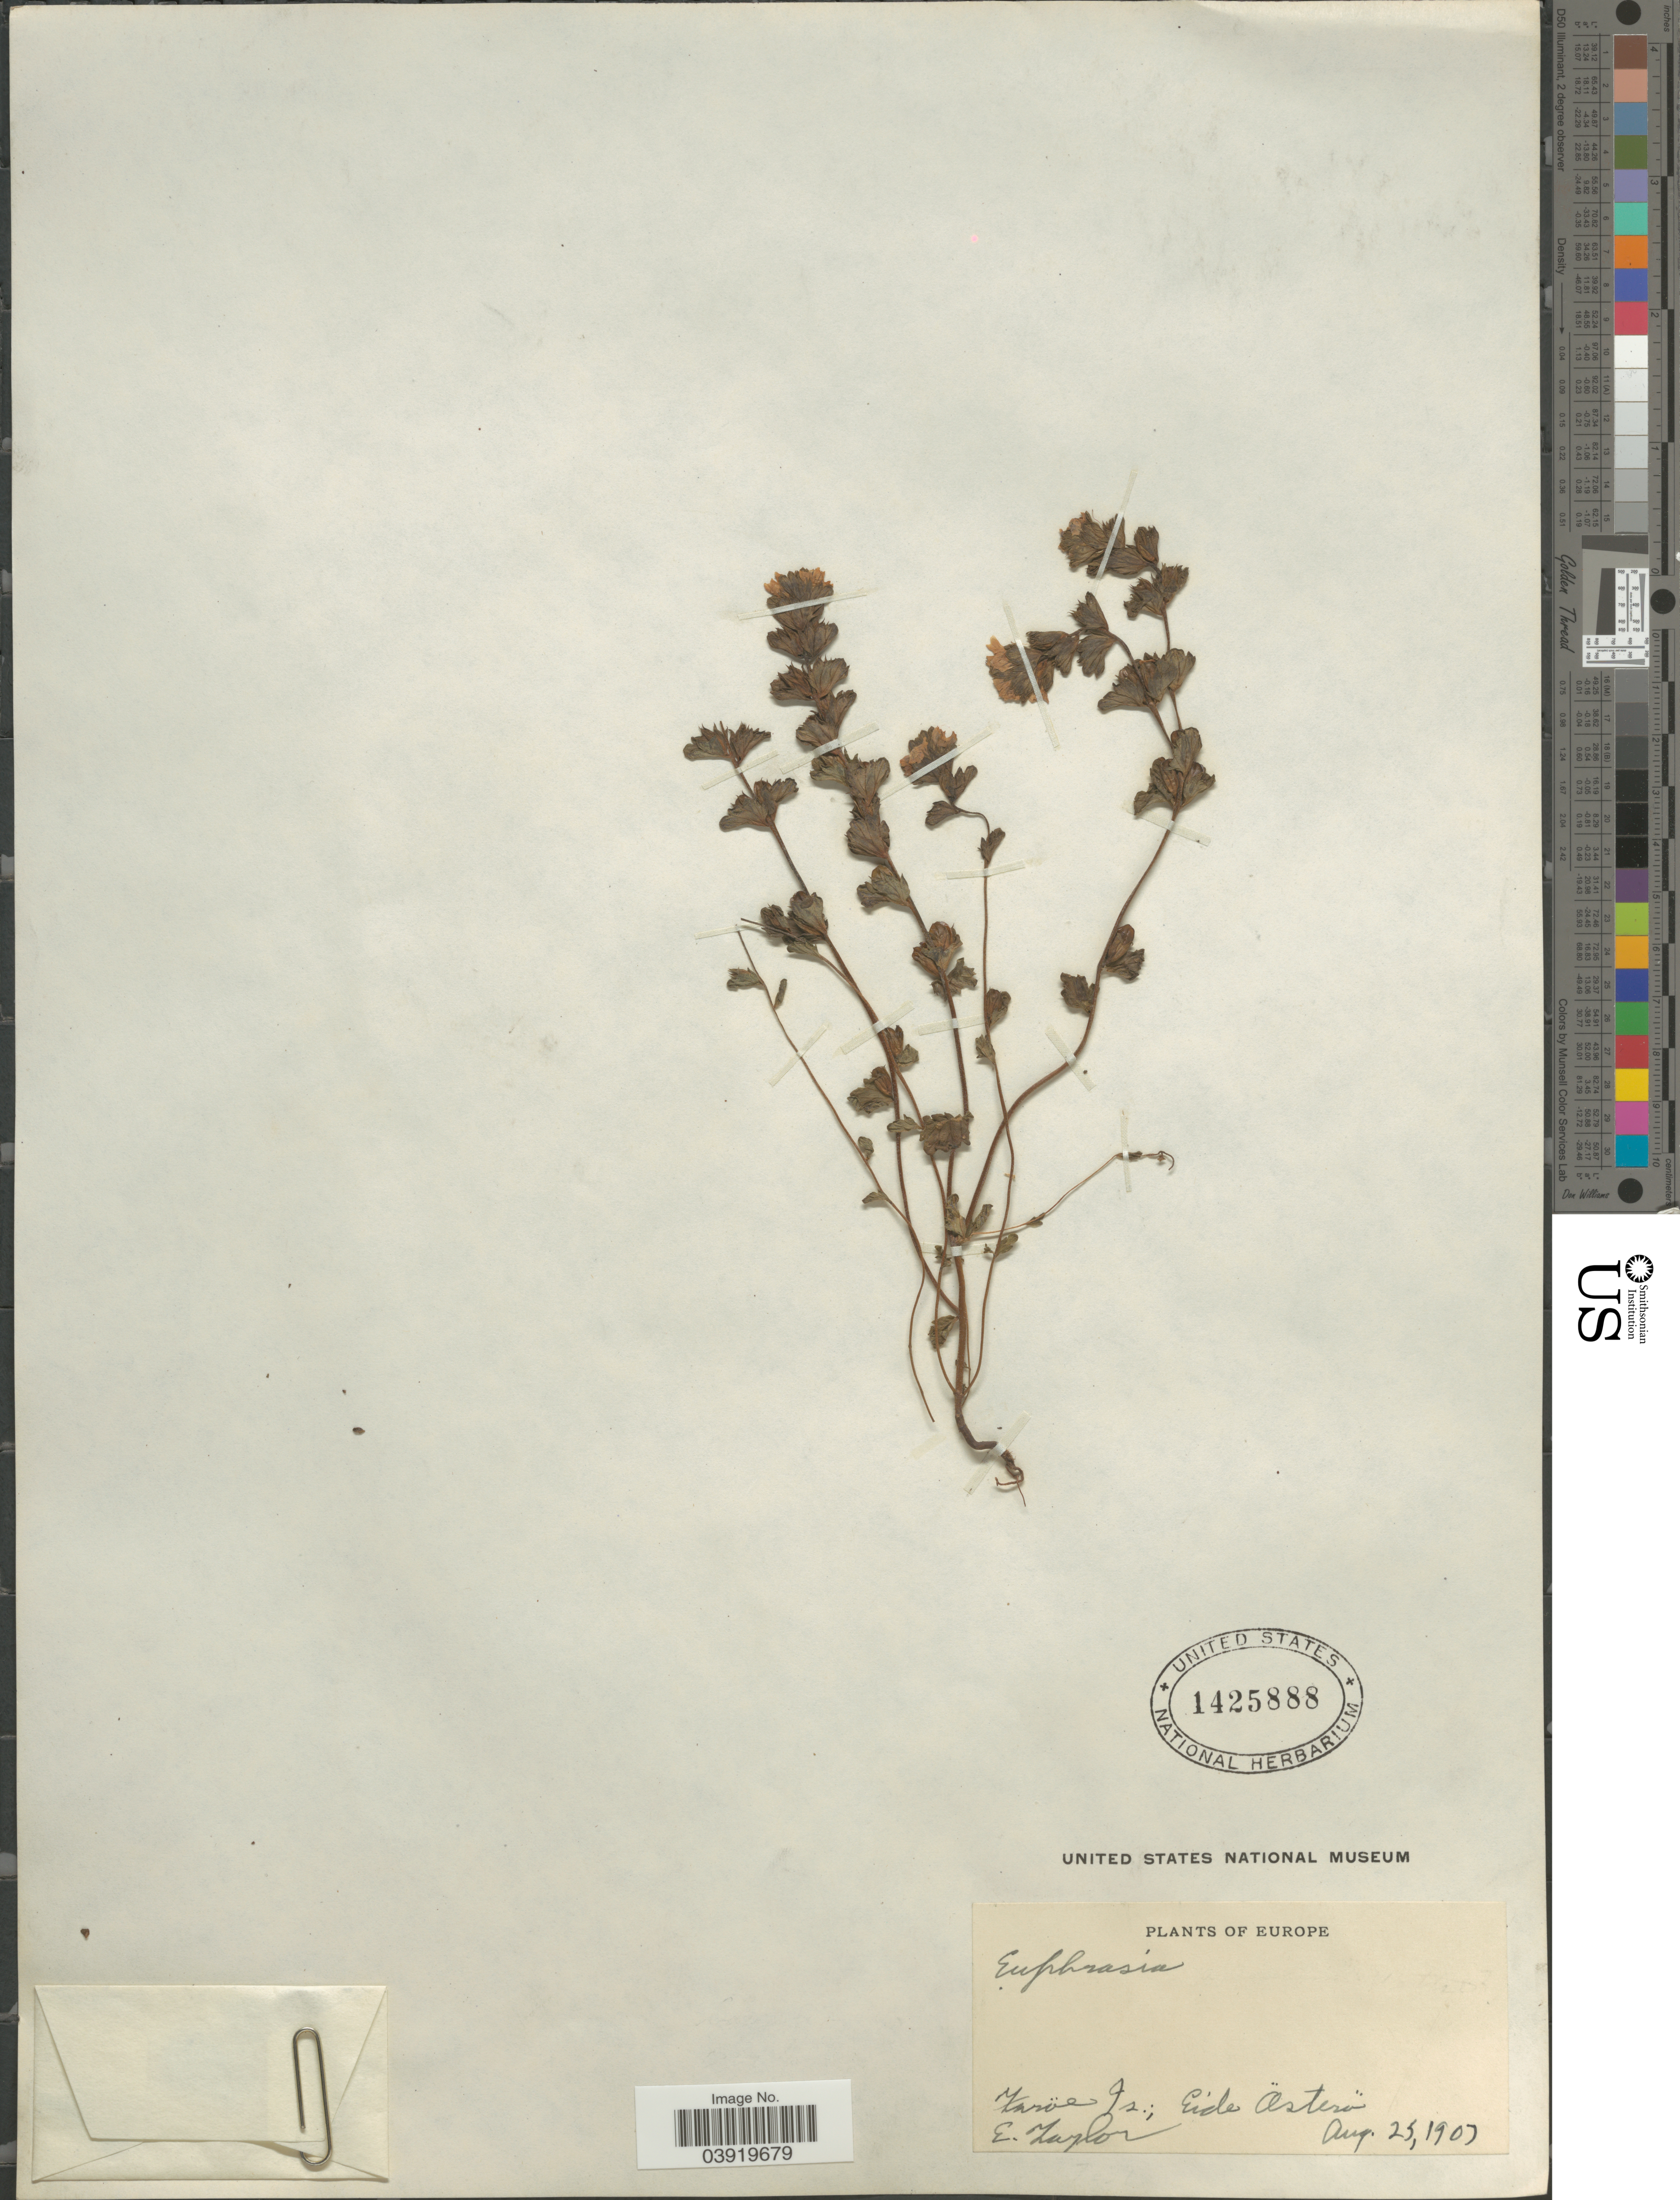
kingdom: Plantae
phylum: Tracheophyta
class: Magnoliopsida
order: Lamiales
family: Orobanchaceae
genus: Euphrasia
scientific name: Euphrasia sp.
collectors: E. Taylor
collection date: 1907-08-25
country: Faroe Islands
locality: Europe. Faröe Is.; Eide Ästerö.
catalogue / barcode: US 1425888